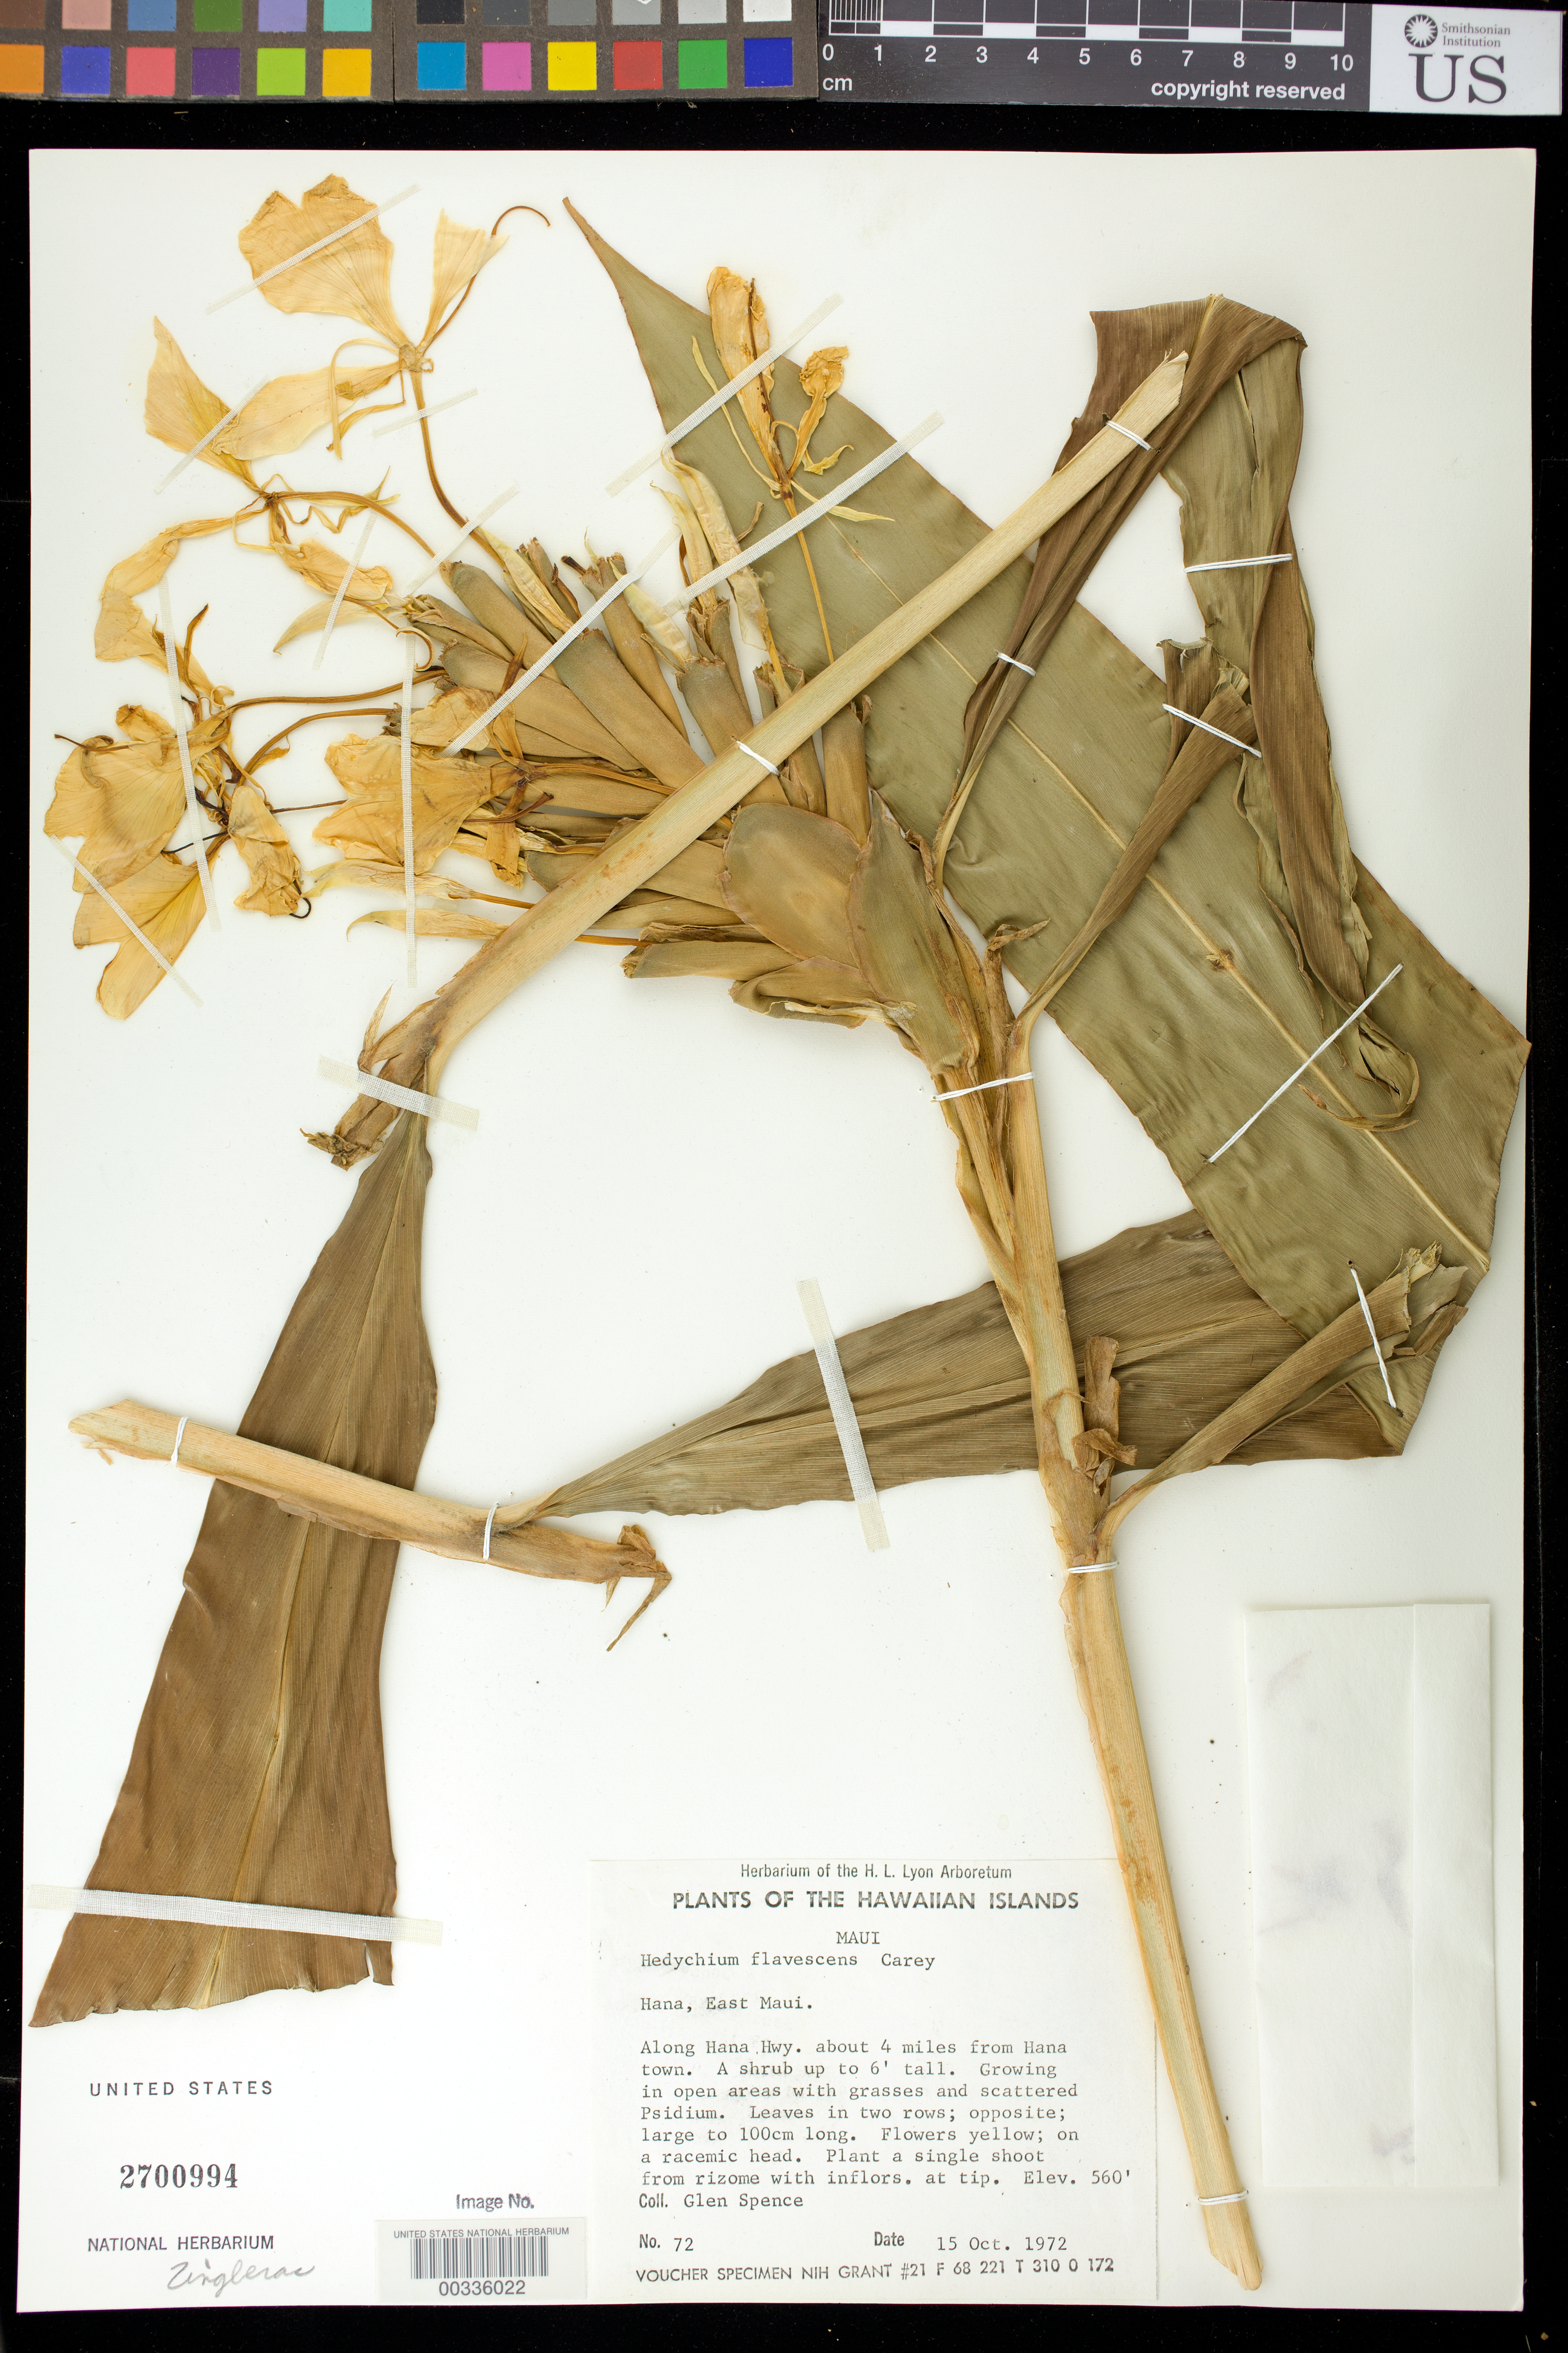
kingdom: Plantae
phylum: Tracheophyta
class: Liliopsida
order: Zingiberales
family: Zingiberaceae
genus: Hedychium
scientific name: Hedychium flavescens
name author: Carey ex Roscoe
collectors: G. Spence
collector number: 72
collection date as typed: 15 Oct 1972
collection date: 1972-10-15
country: United States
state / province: Hawaii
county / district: Maui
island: Maui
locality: Hana, east maui, along hana hwy about 4 mi from hana town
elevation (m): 171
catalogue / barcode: US 2700994